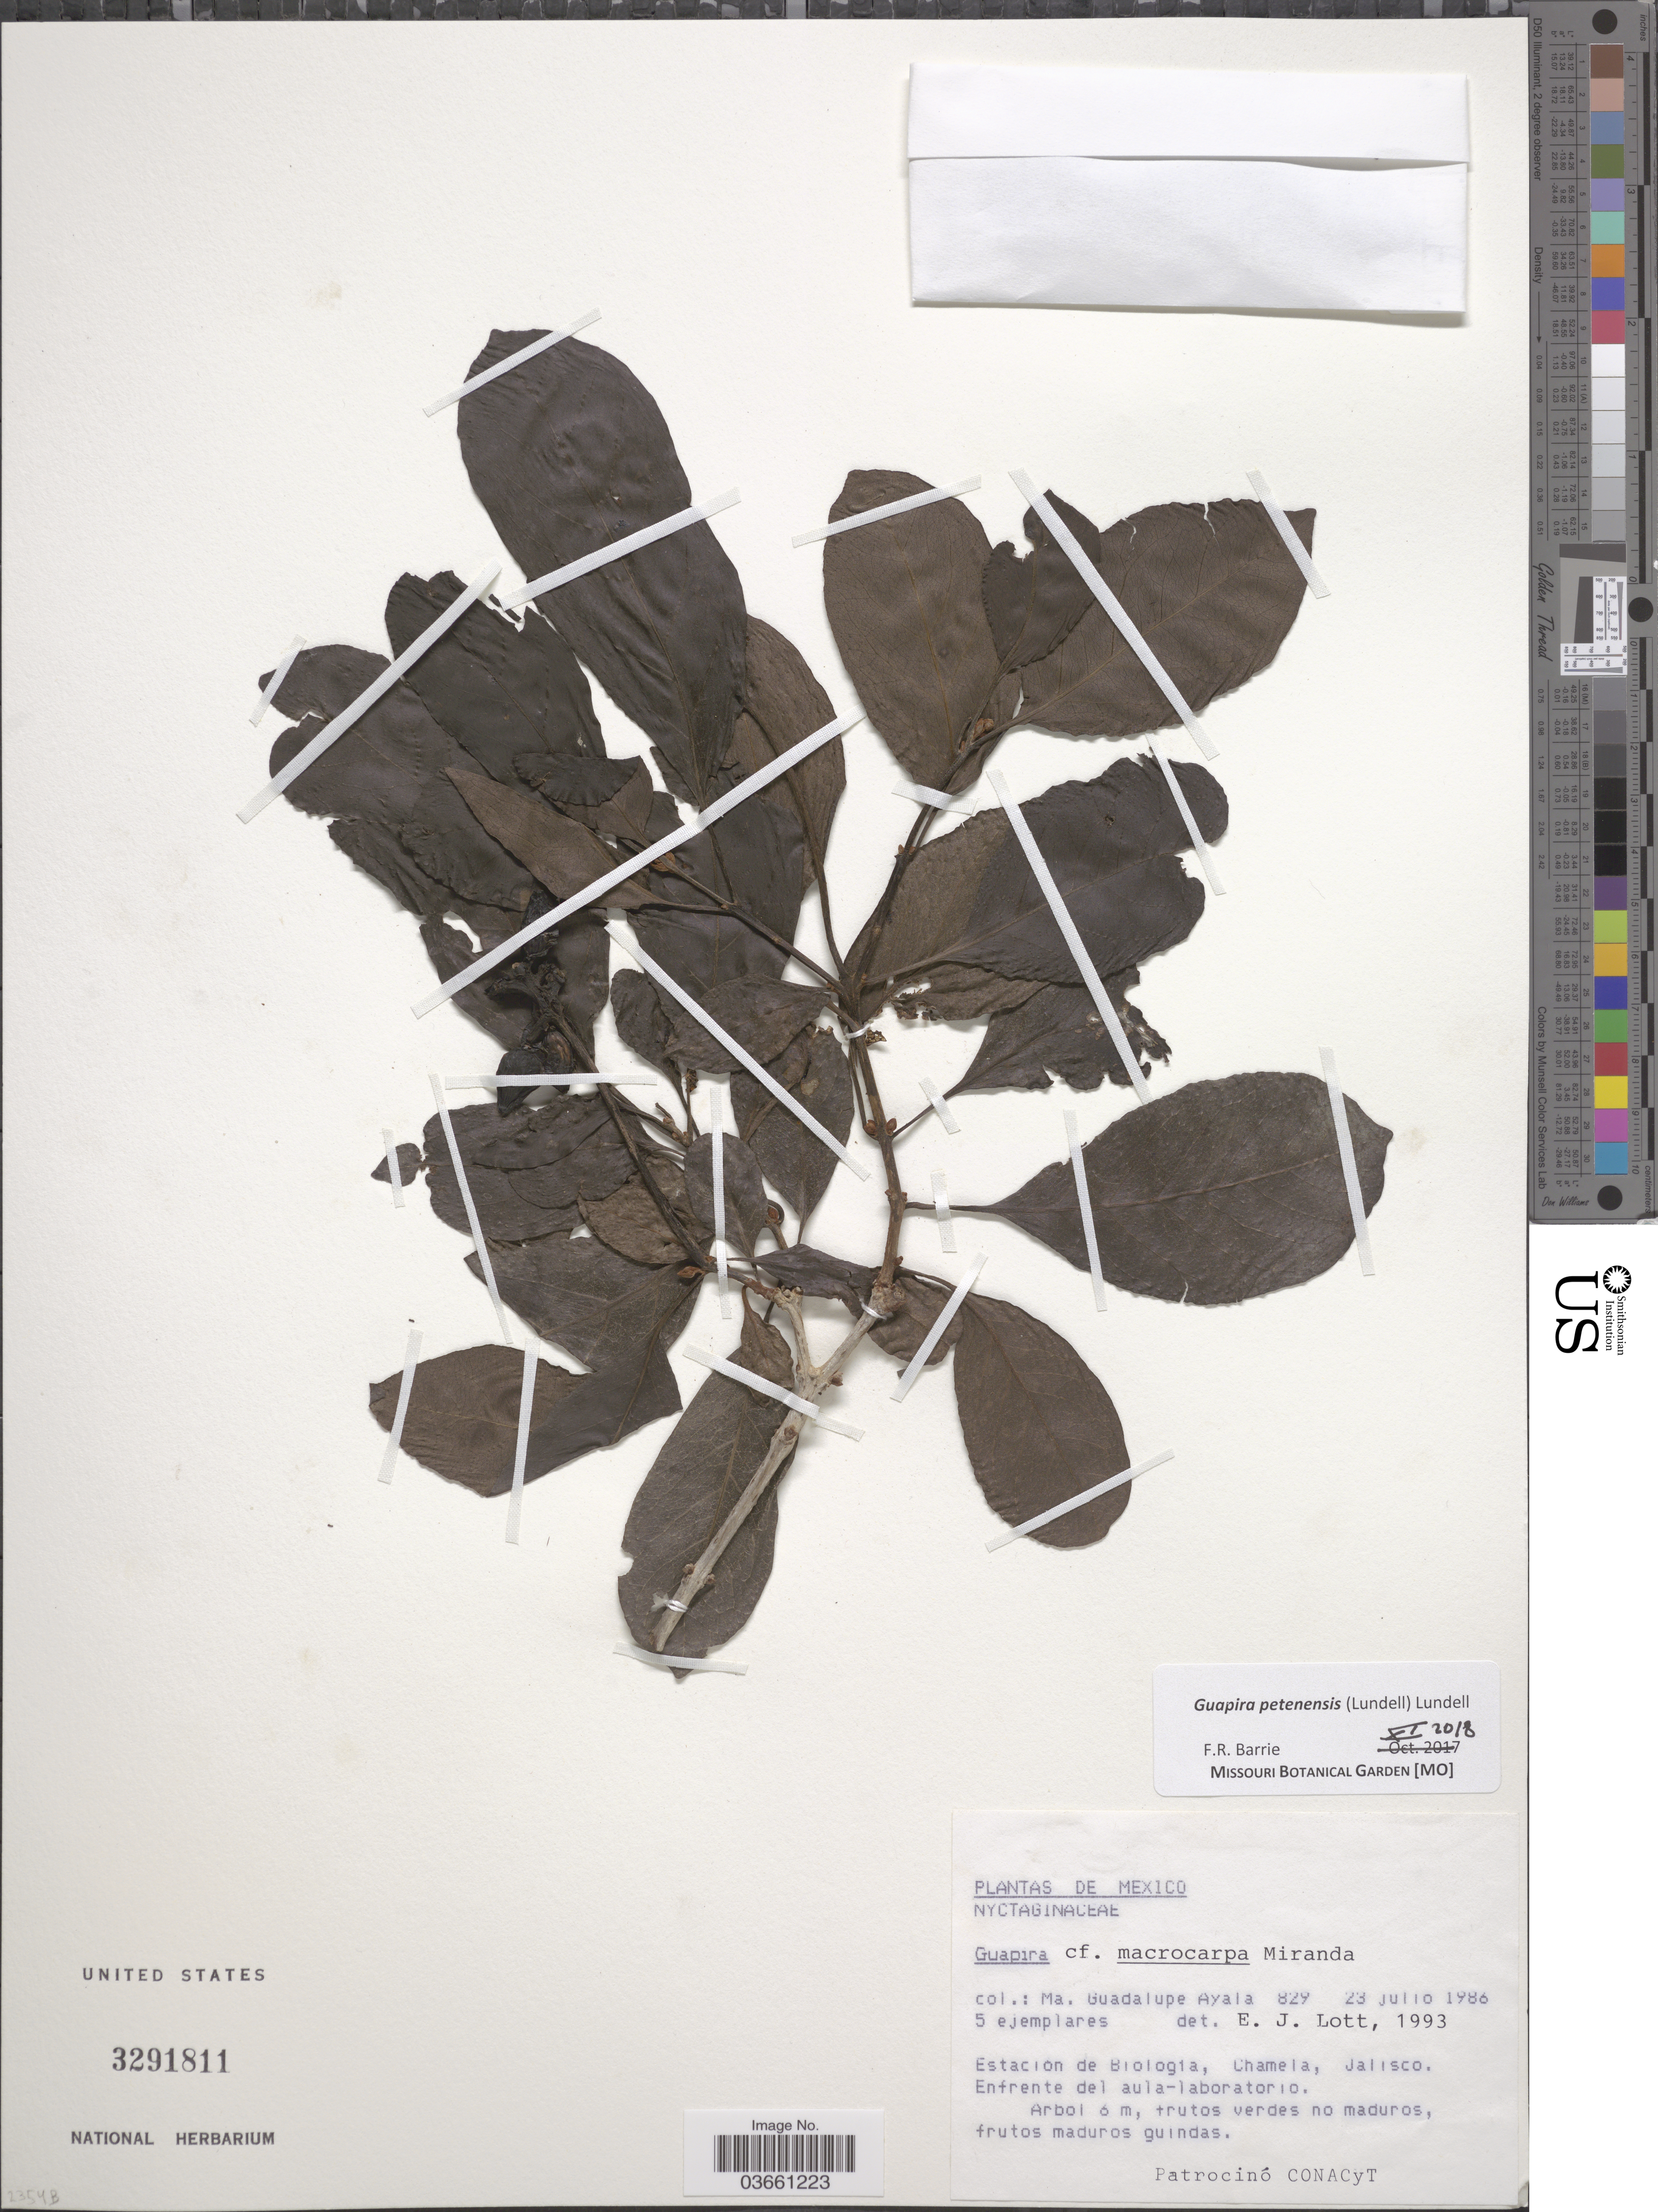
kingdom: Plantae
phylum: Tracheophyta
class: Magnoliopsida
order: Caryophyllales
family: Nyctaginaceae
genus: Guapira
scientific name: Guapira petenensis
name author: (Lundell) Lundell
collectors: M. G. Ayala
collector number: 829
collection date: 1986-07-23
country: Mexico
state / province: Jalisco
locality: Estacion de Biologia, Chamela.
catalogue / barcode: US 3291811